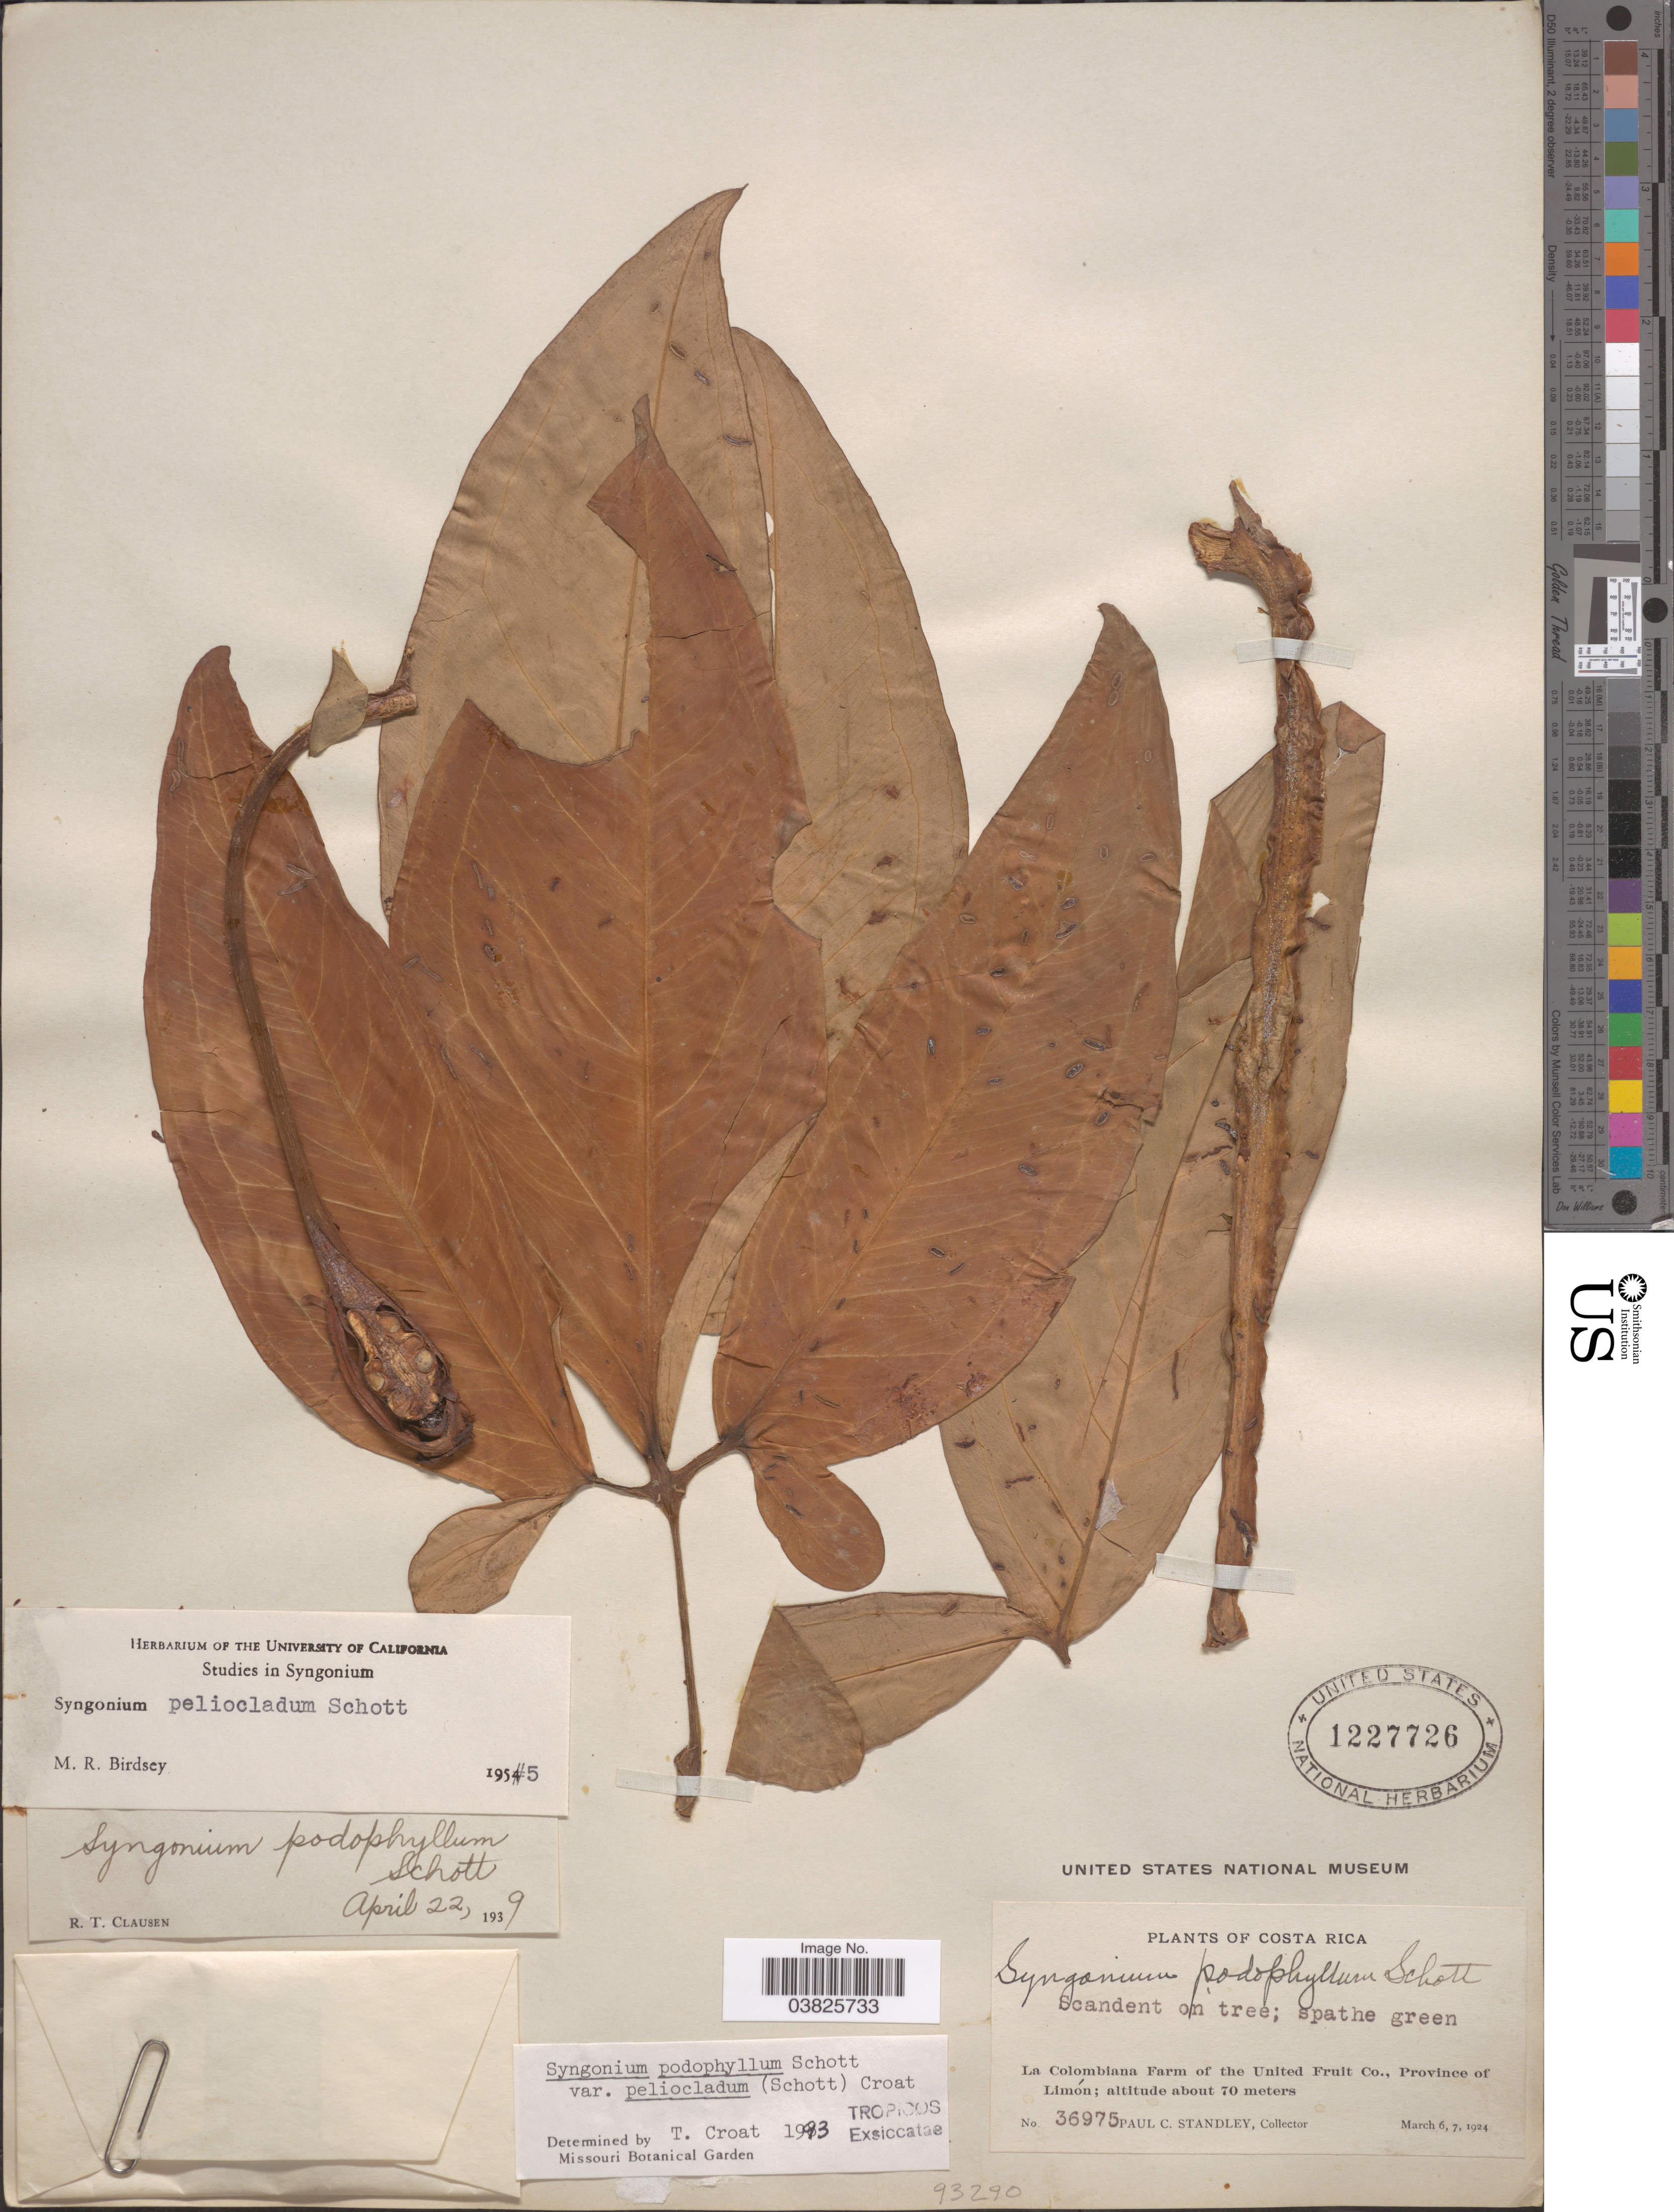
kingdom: Plantae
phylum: Tracheophyta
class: Liliopsida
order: Alismatales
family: Araceae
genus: Syngonium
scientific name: Syngonium podophyllum var. peliocladum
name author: (Schott) Croat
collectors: P. C. Standley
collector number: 36975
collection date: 1924-03-06/1924-03-07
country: Costa Rica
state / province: Limón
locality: La Colombiana Farm of the United Fruit Co.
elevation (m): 70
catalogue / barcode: US 1227726